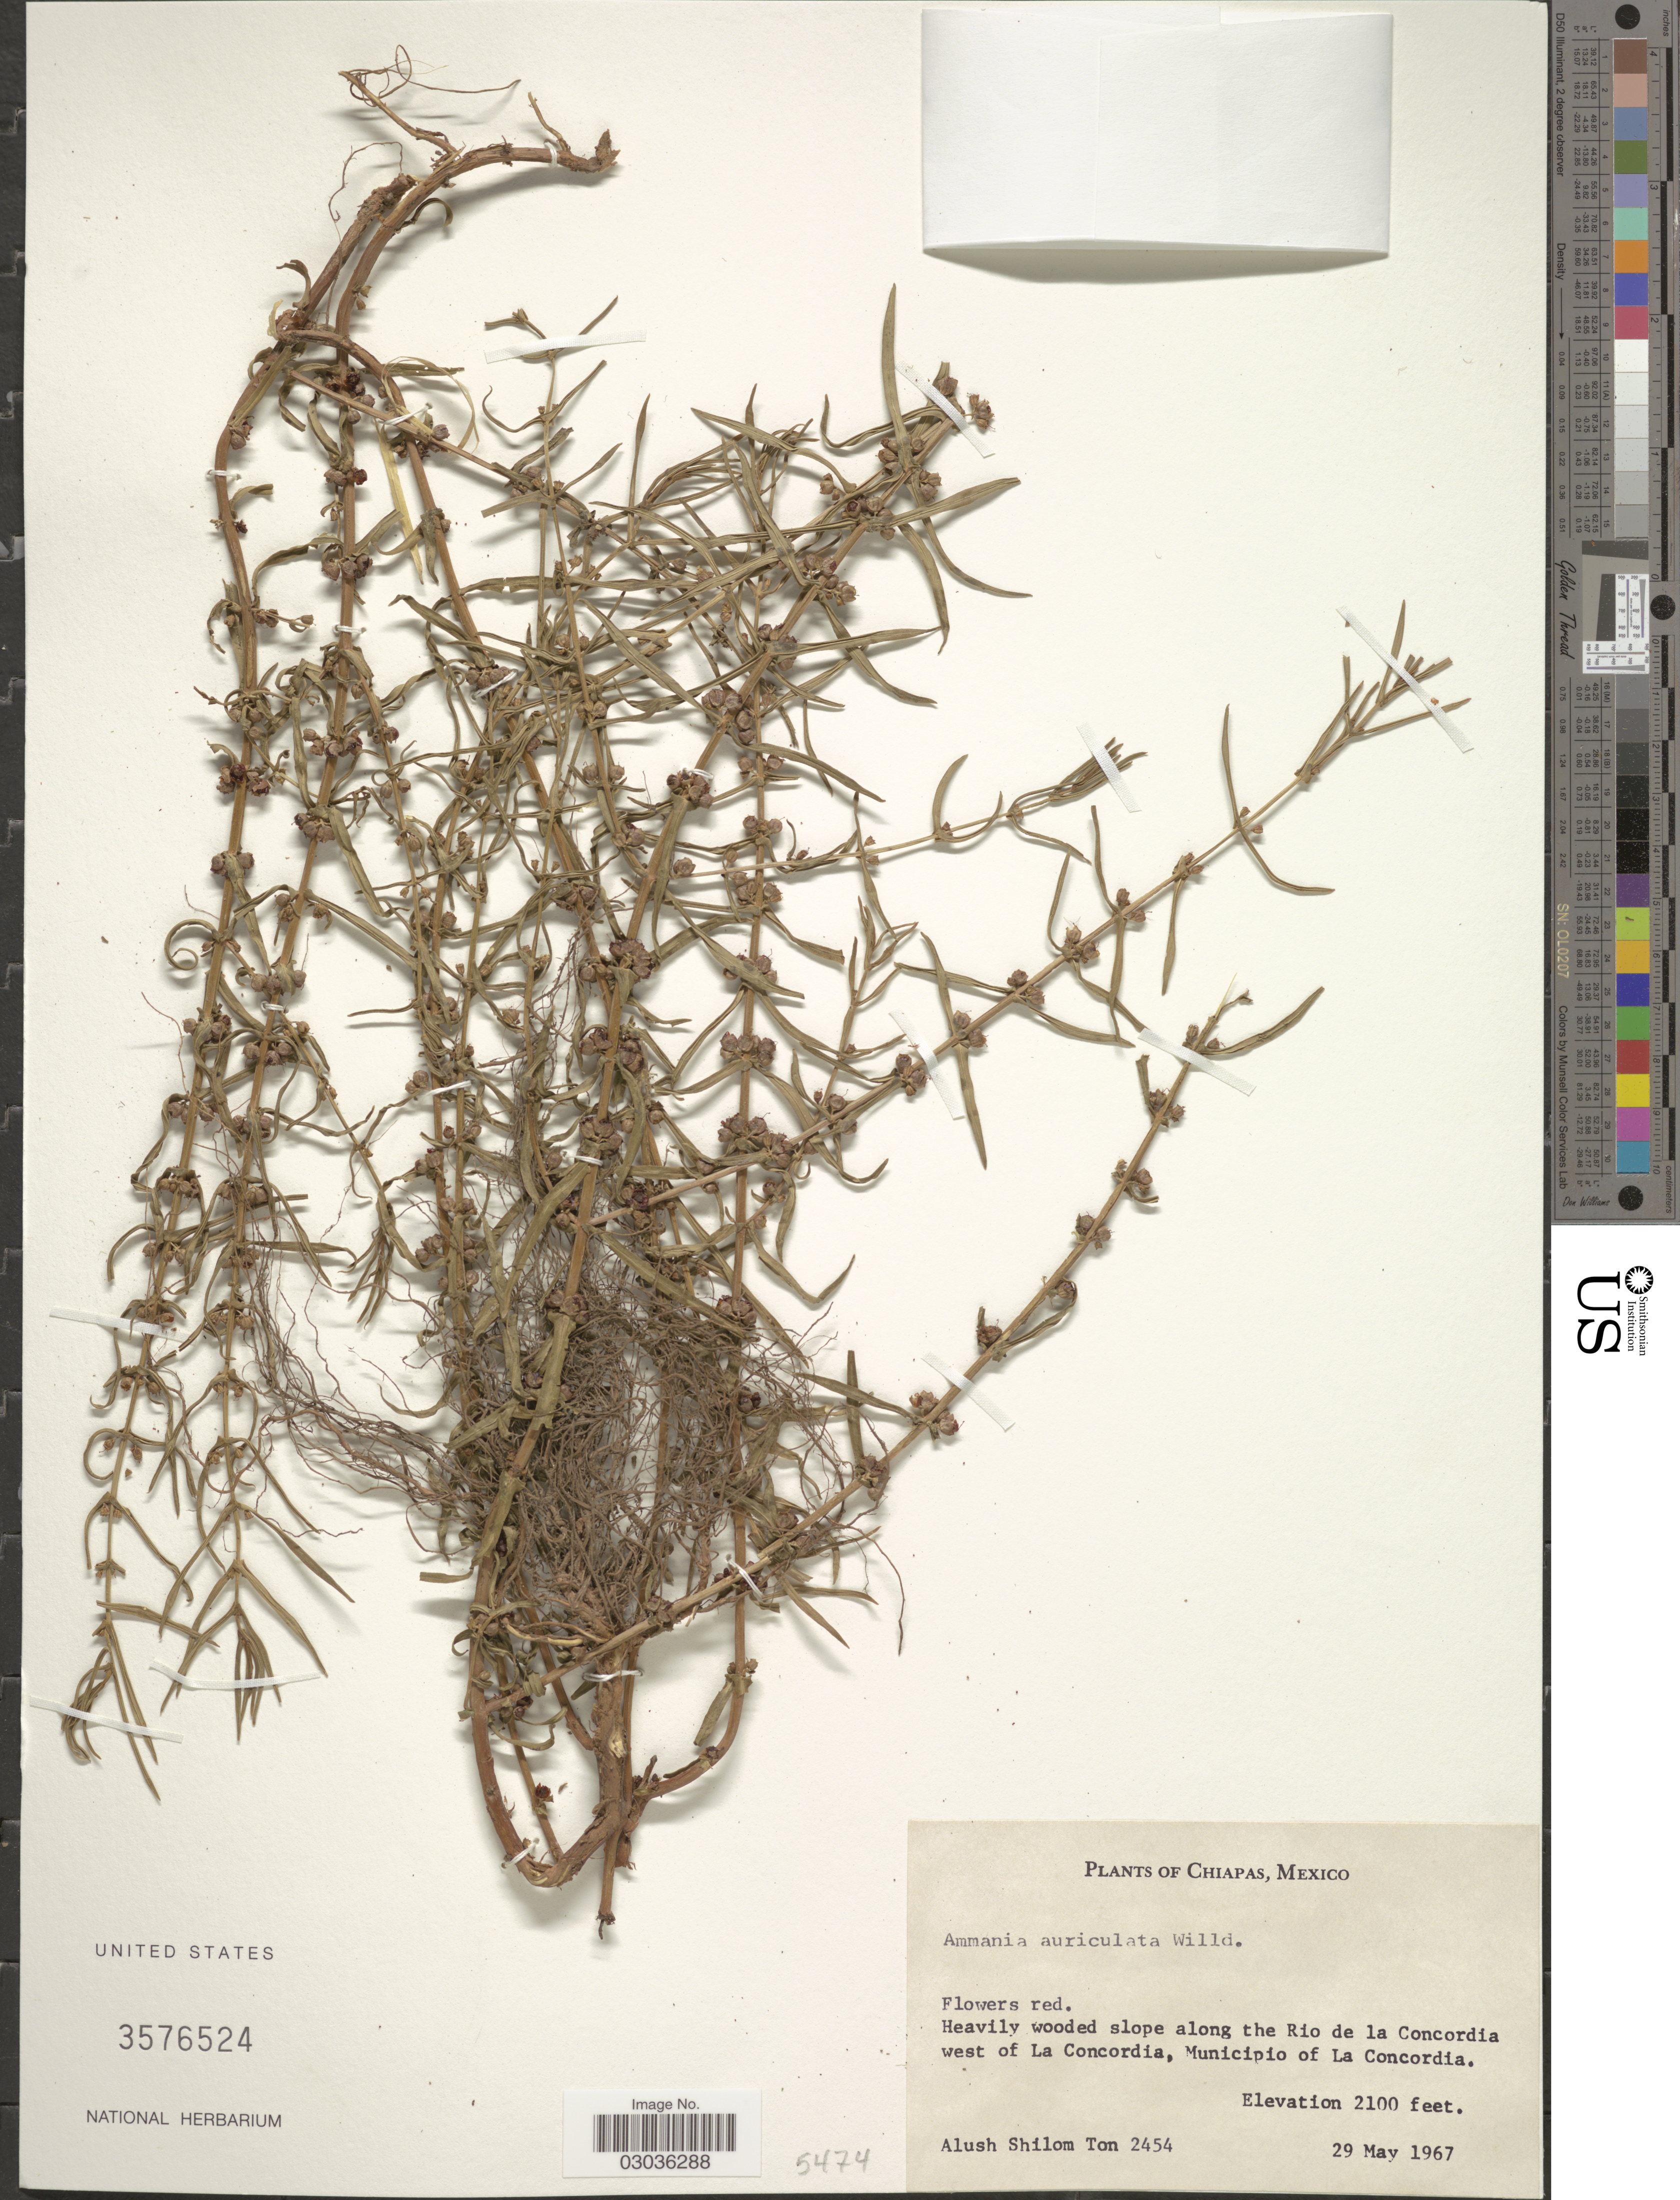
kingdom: Plantae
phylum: Tracheophyta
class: Magnoliopsida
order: Myrtales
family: Lythraceae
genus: Ammannia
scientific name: Ammannia auriculata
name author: Willd.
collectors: A. S. Ton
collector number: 2454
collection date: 1967-05-29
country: Mexico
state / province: Chiapas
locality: Heavily wooded slope along the Rio de la Concordia west of La Concordia, Municipio of La Concordia.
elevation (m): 640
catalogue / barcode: US 3576524